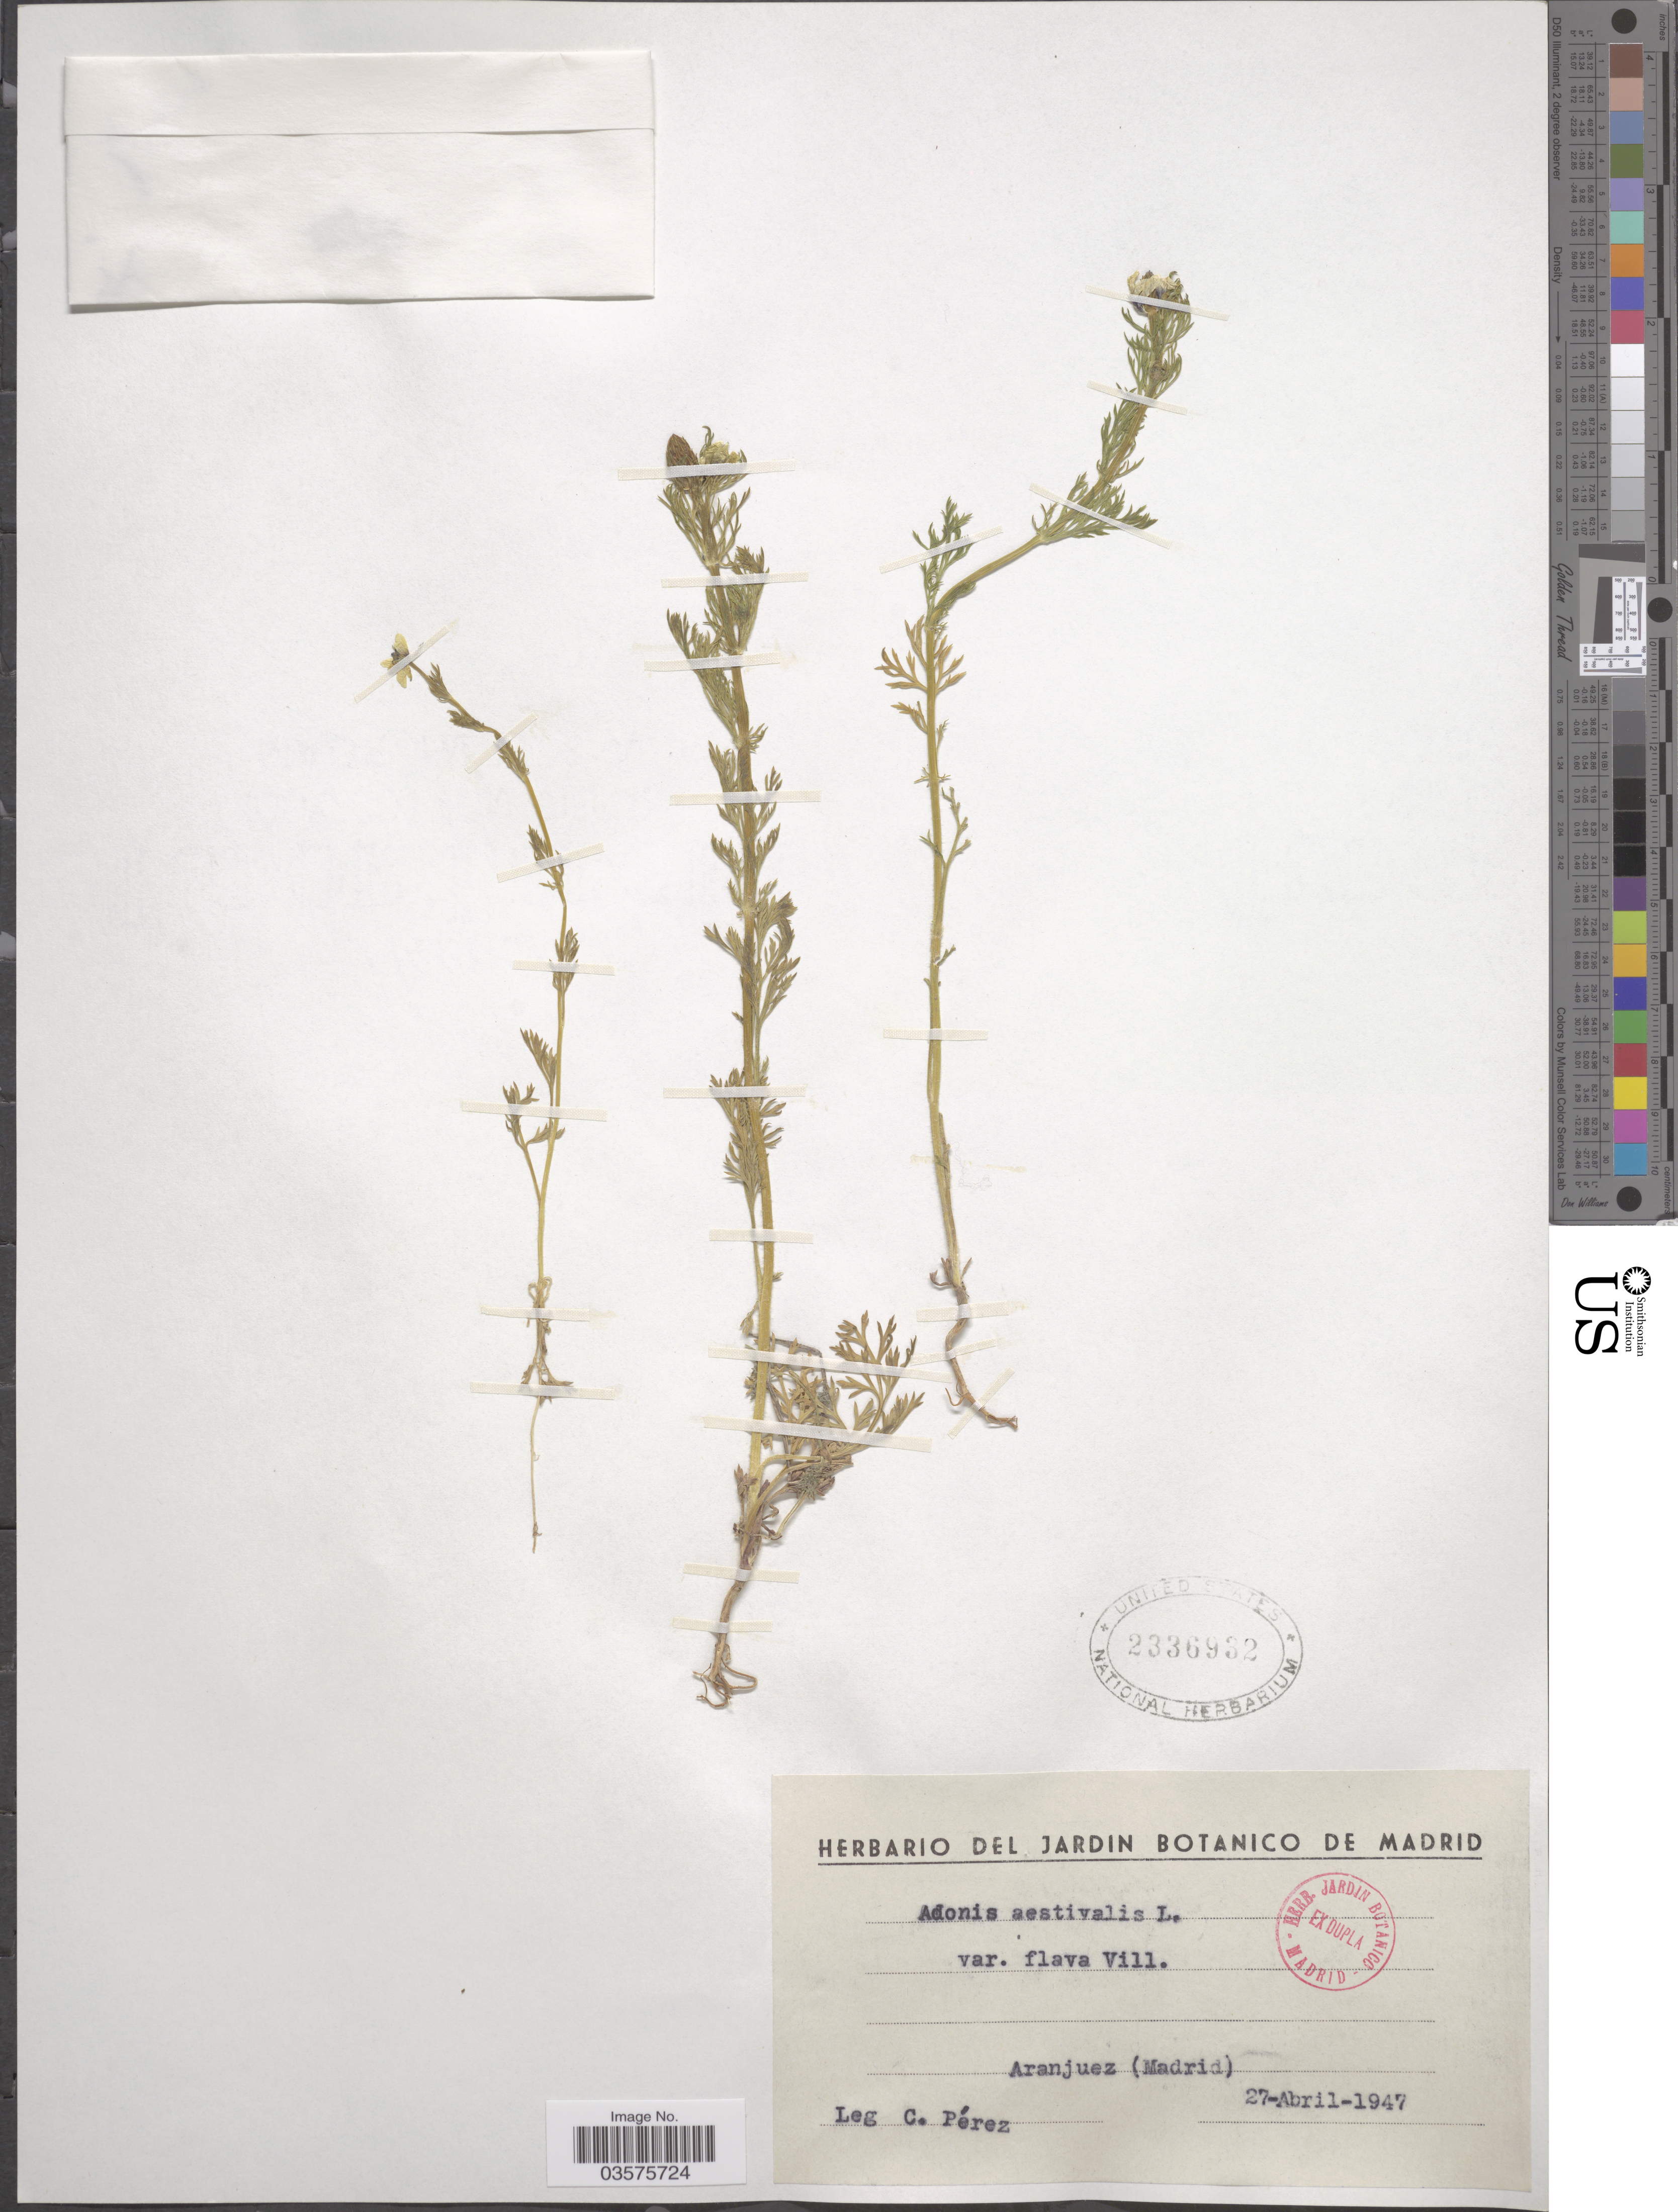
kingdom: Plantae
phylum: Tracheophyta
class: Magnoliopsida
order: Ranunculales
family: Ranunculaceae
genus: Adonis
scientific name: Adonis aestivalis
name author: L.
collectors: C. Perez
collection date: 1947-04-27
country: Spain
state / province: Madrid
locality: Aranjuez.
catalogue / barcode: US 2336932